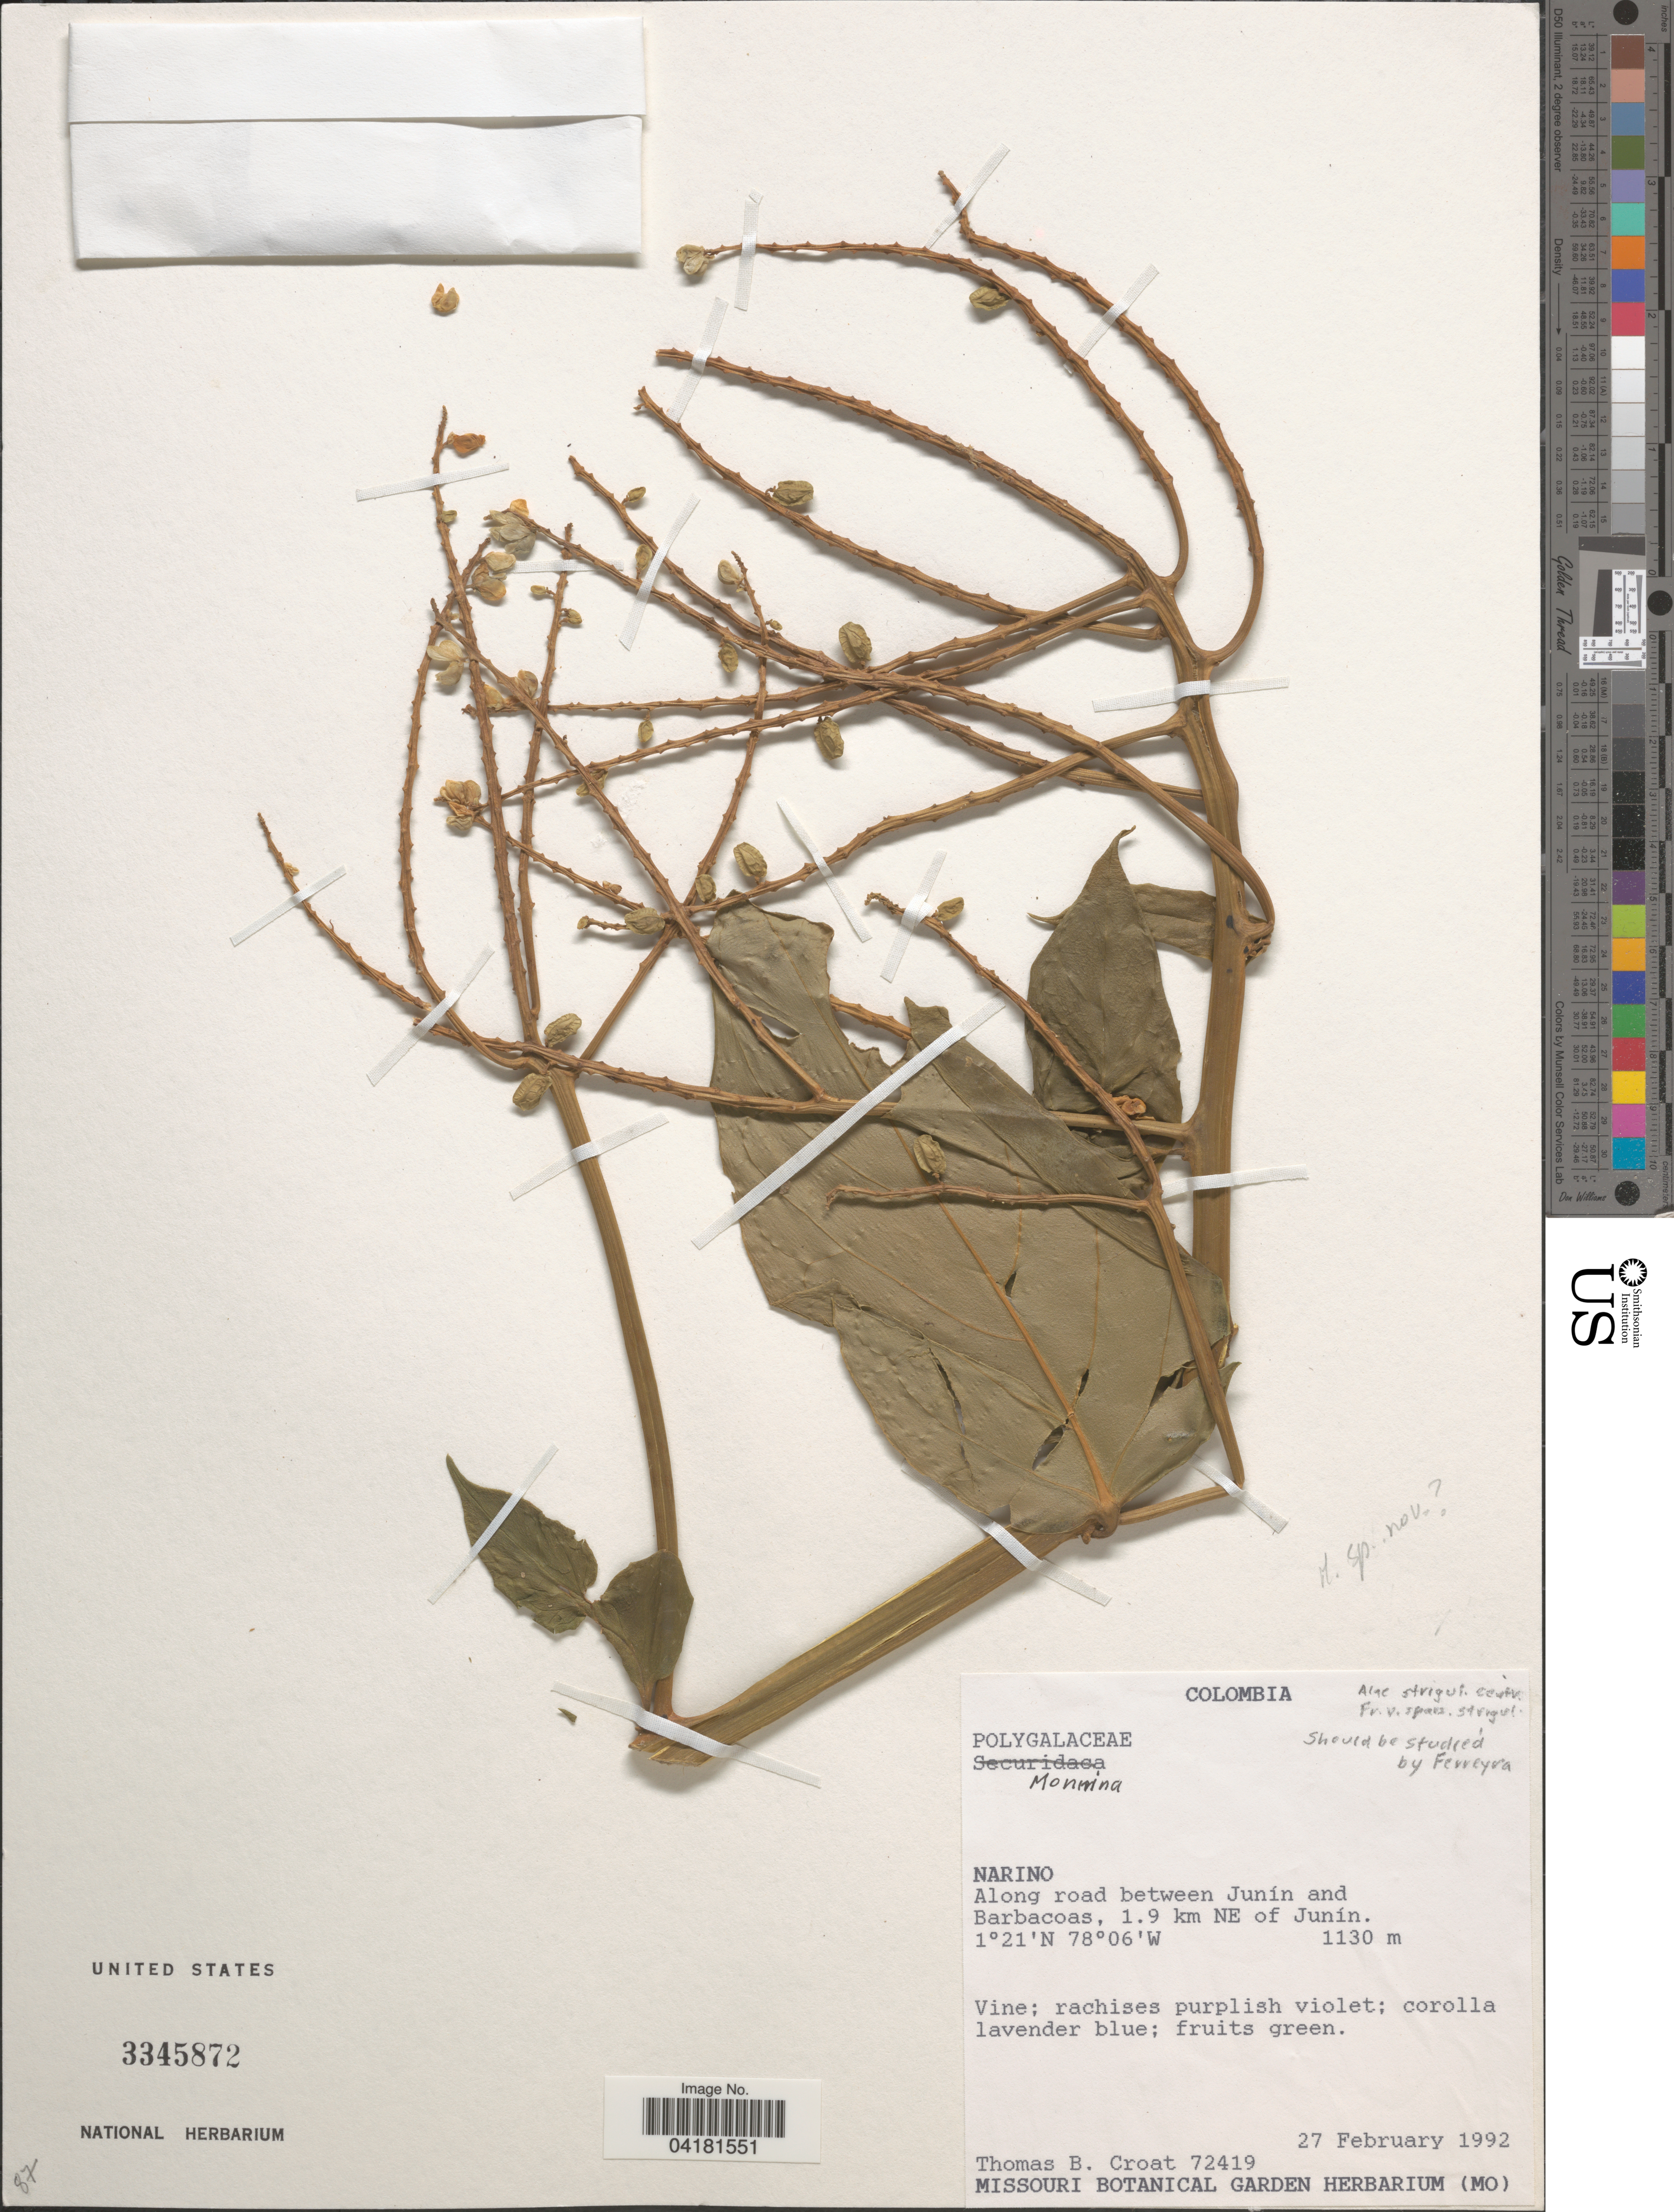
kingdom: Plantae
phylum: Tracheophyta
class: Magnoliopsida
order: Fabales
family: Polygalaceae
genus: Monnina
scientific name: Monnina sp.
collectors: T. B. Croat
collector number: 72419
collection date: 1992-02-27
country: Colombia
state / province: Nariño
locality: Along road between Junín and Barbacoas, 1.9 km NE of Junín.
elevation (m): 1130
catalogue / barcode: US 3345872